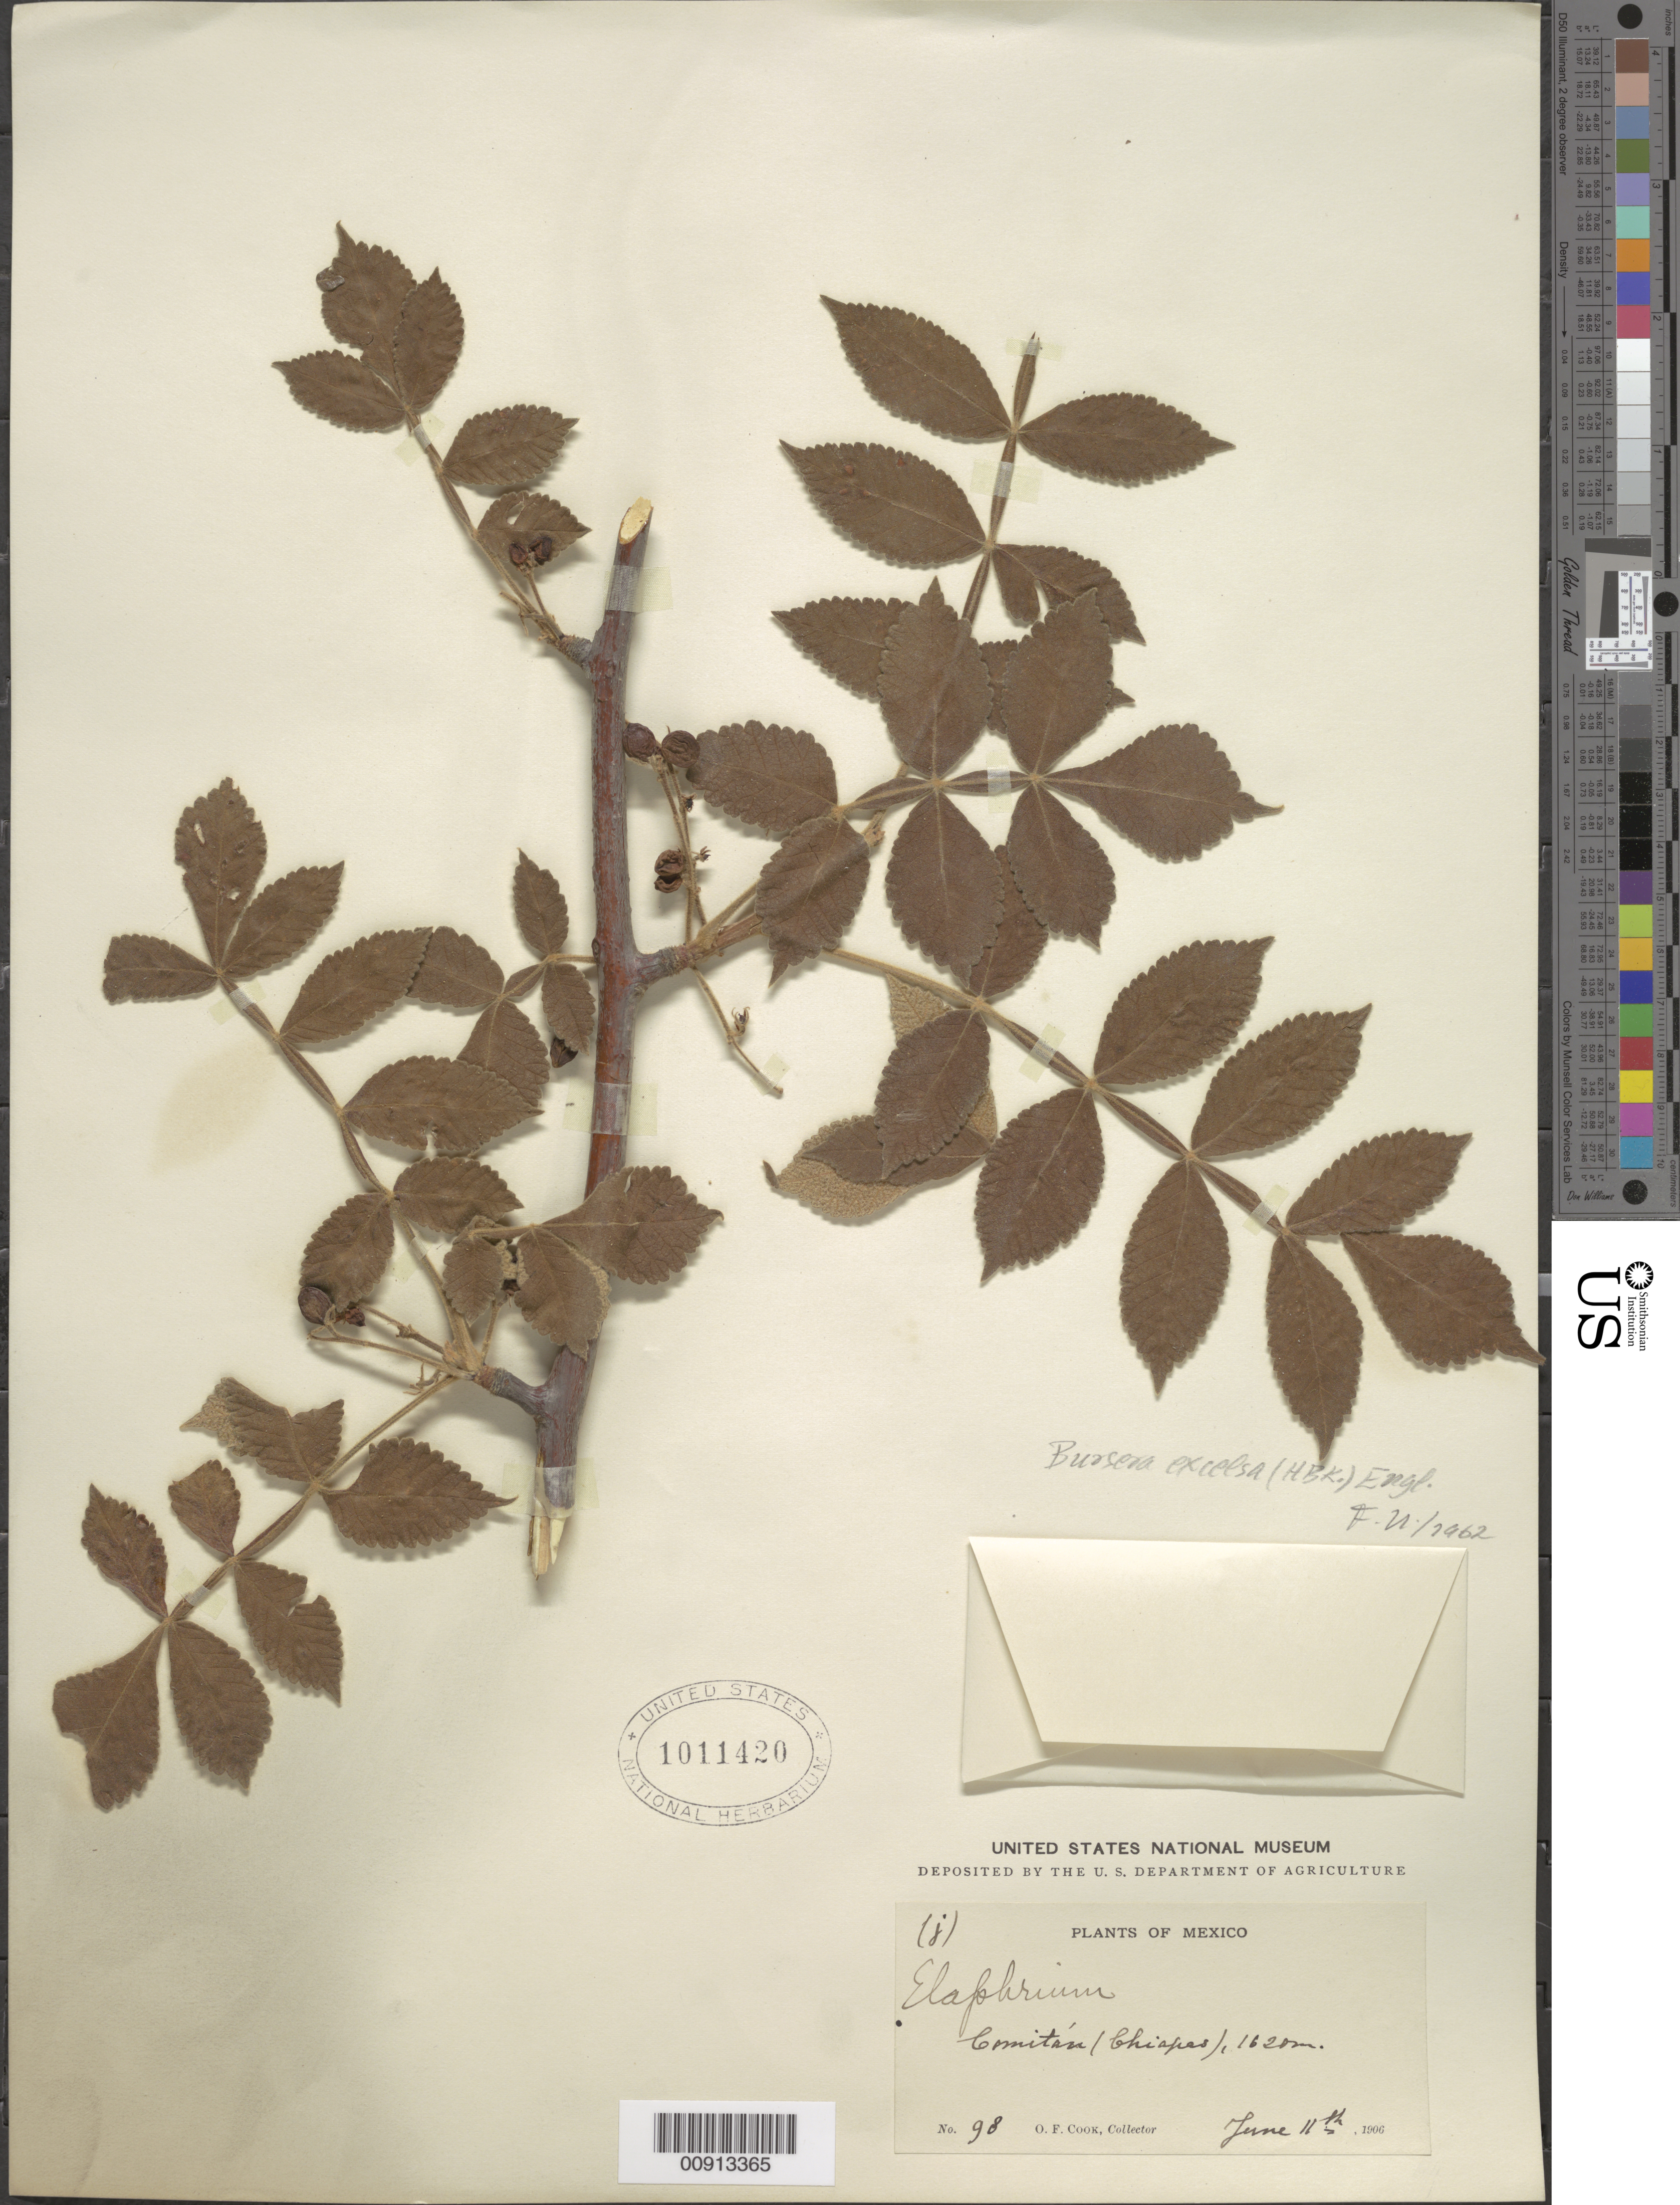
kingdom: Plantae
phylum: Tracheophyta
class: Magnoliopsida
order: Sapindales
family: Burseraceae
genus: Bursera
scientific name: Bursera excelsa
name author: (Kunth) Engl.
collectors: O. F. Cook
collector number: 98 (j)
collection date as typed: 11 Jun 1906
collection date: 1906-06-11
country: Mexico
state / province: Chiapas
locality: Comitán (Chiapas).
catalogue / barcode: US 1011420